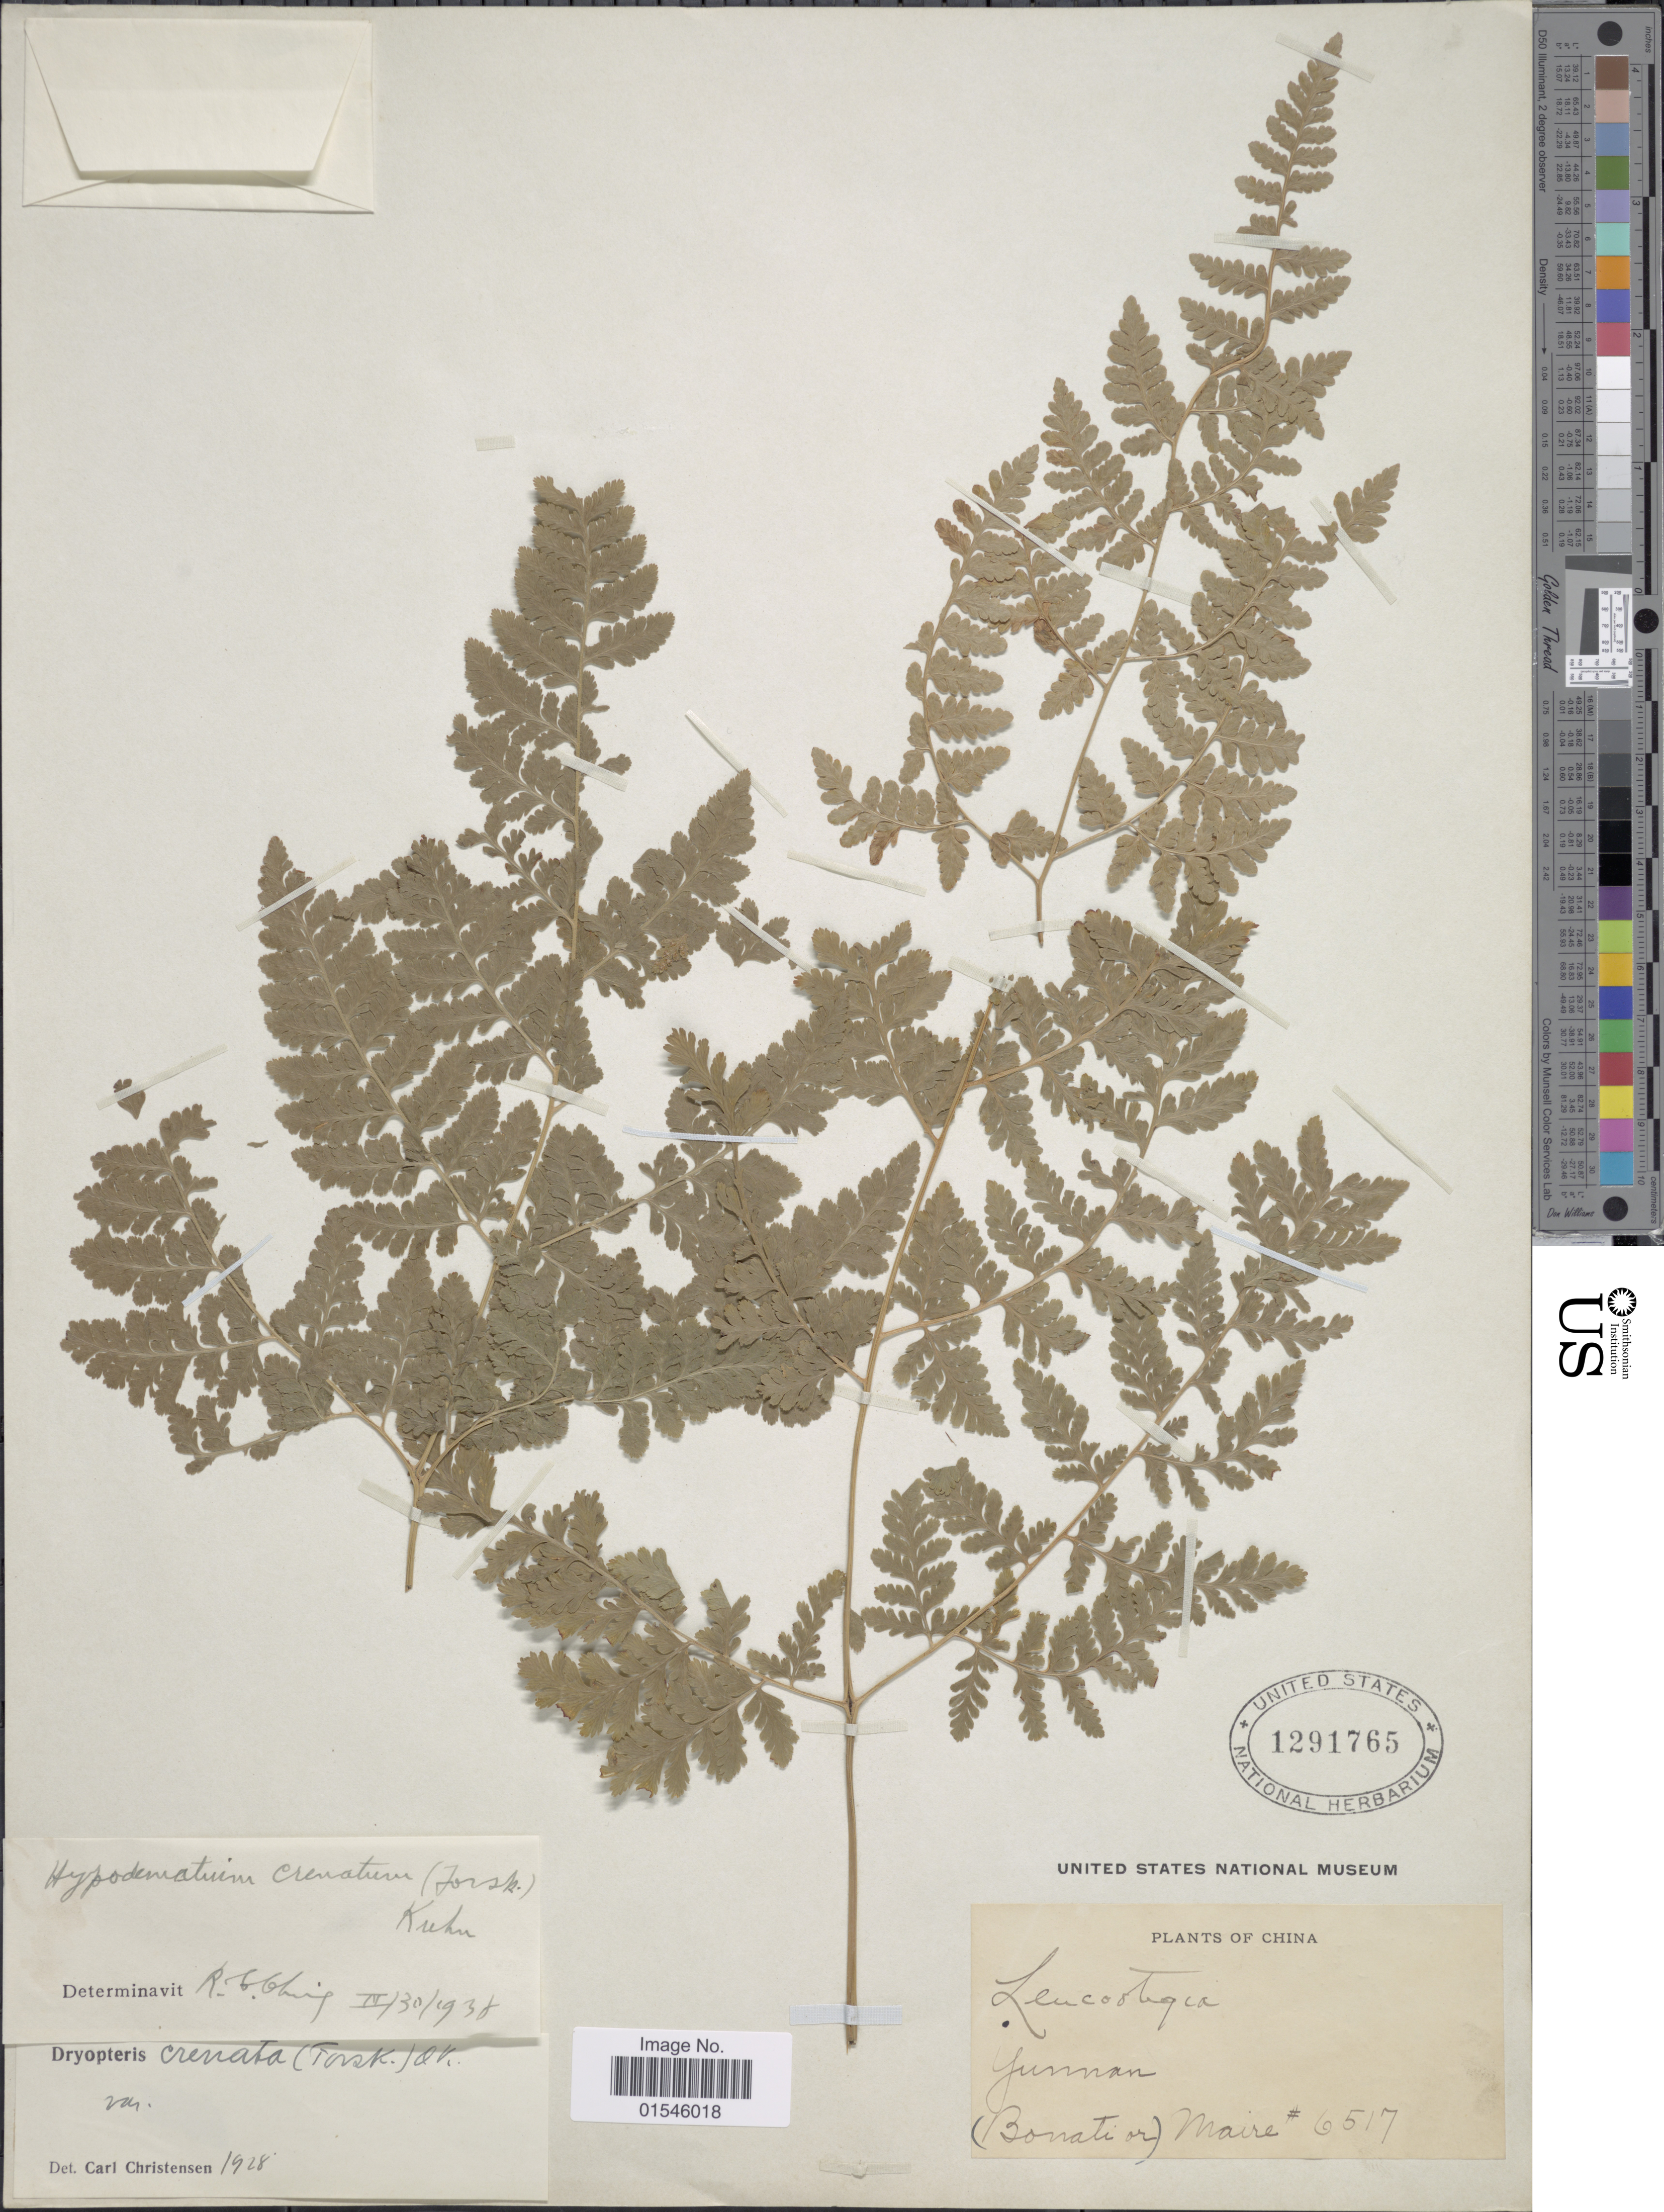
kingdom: Plantae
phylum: Tracheophyta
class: Polypodiopsida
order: Polypodiales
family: Hypodematiaceae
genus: Hypodematium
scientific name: Hypodematium crenatum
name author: (Forssk.) Kuhn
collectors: B. Maire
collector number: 6517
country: China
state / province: Yunnan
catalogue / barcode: US 1291765